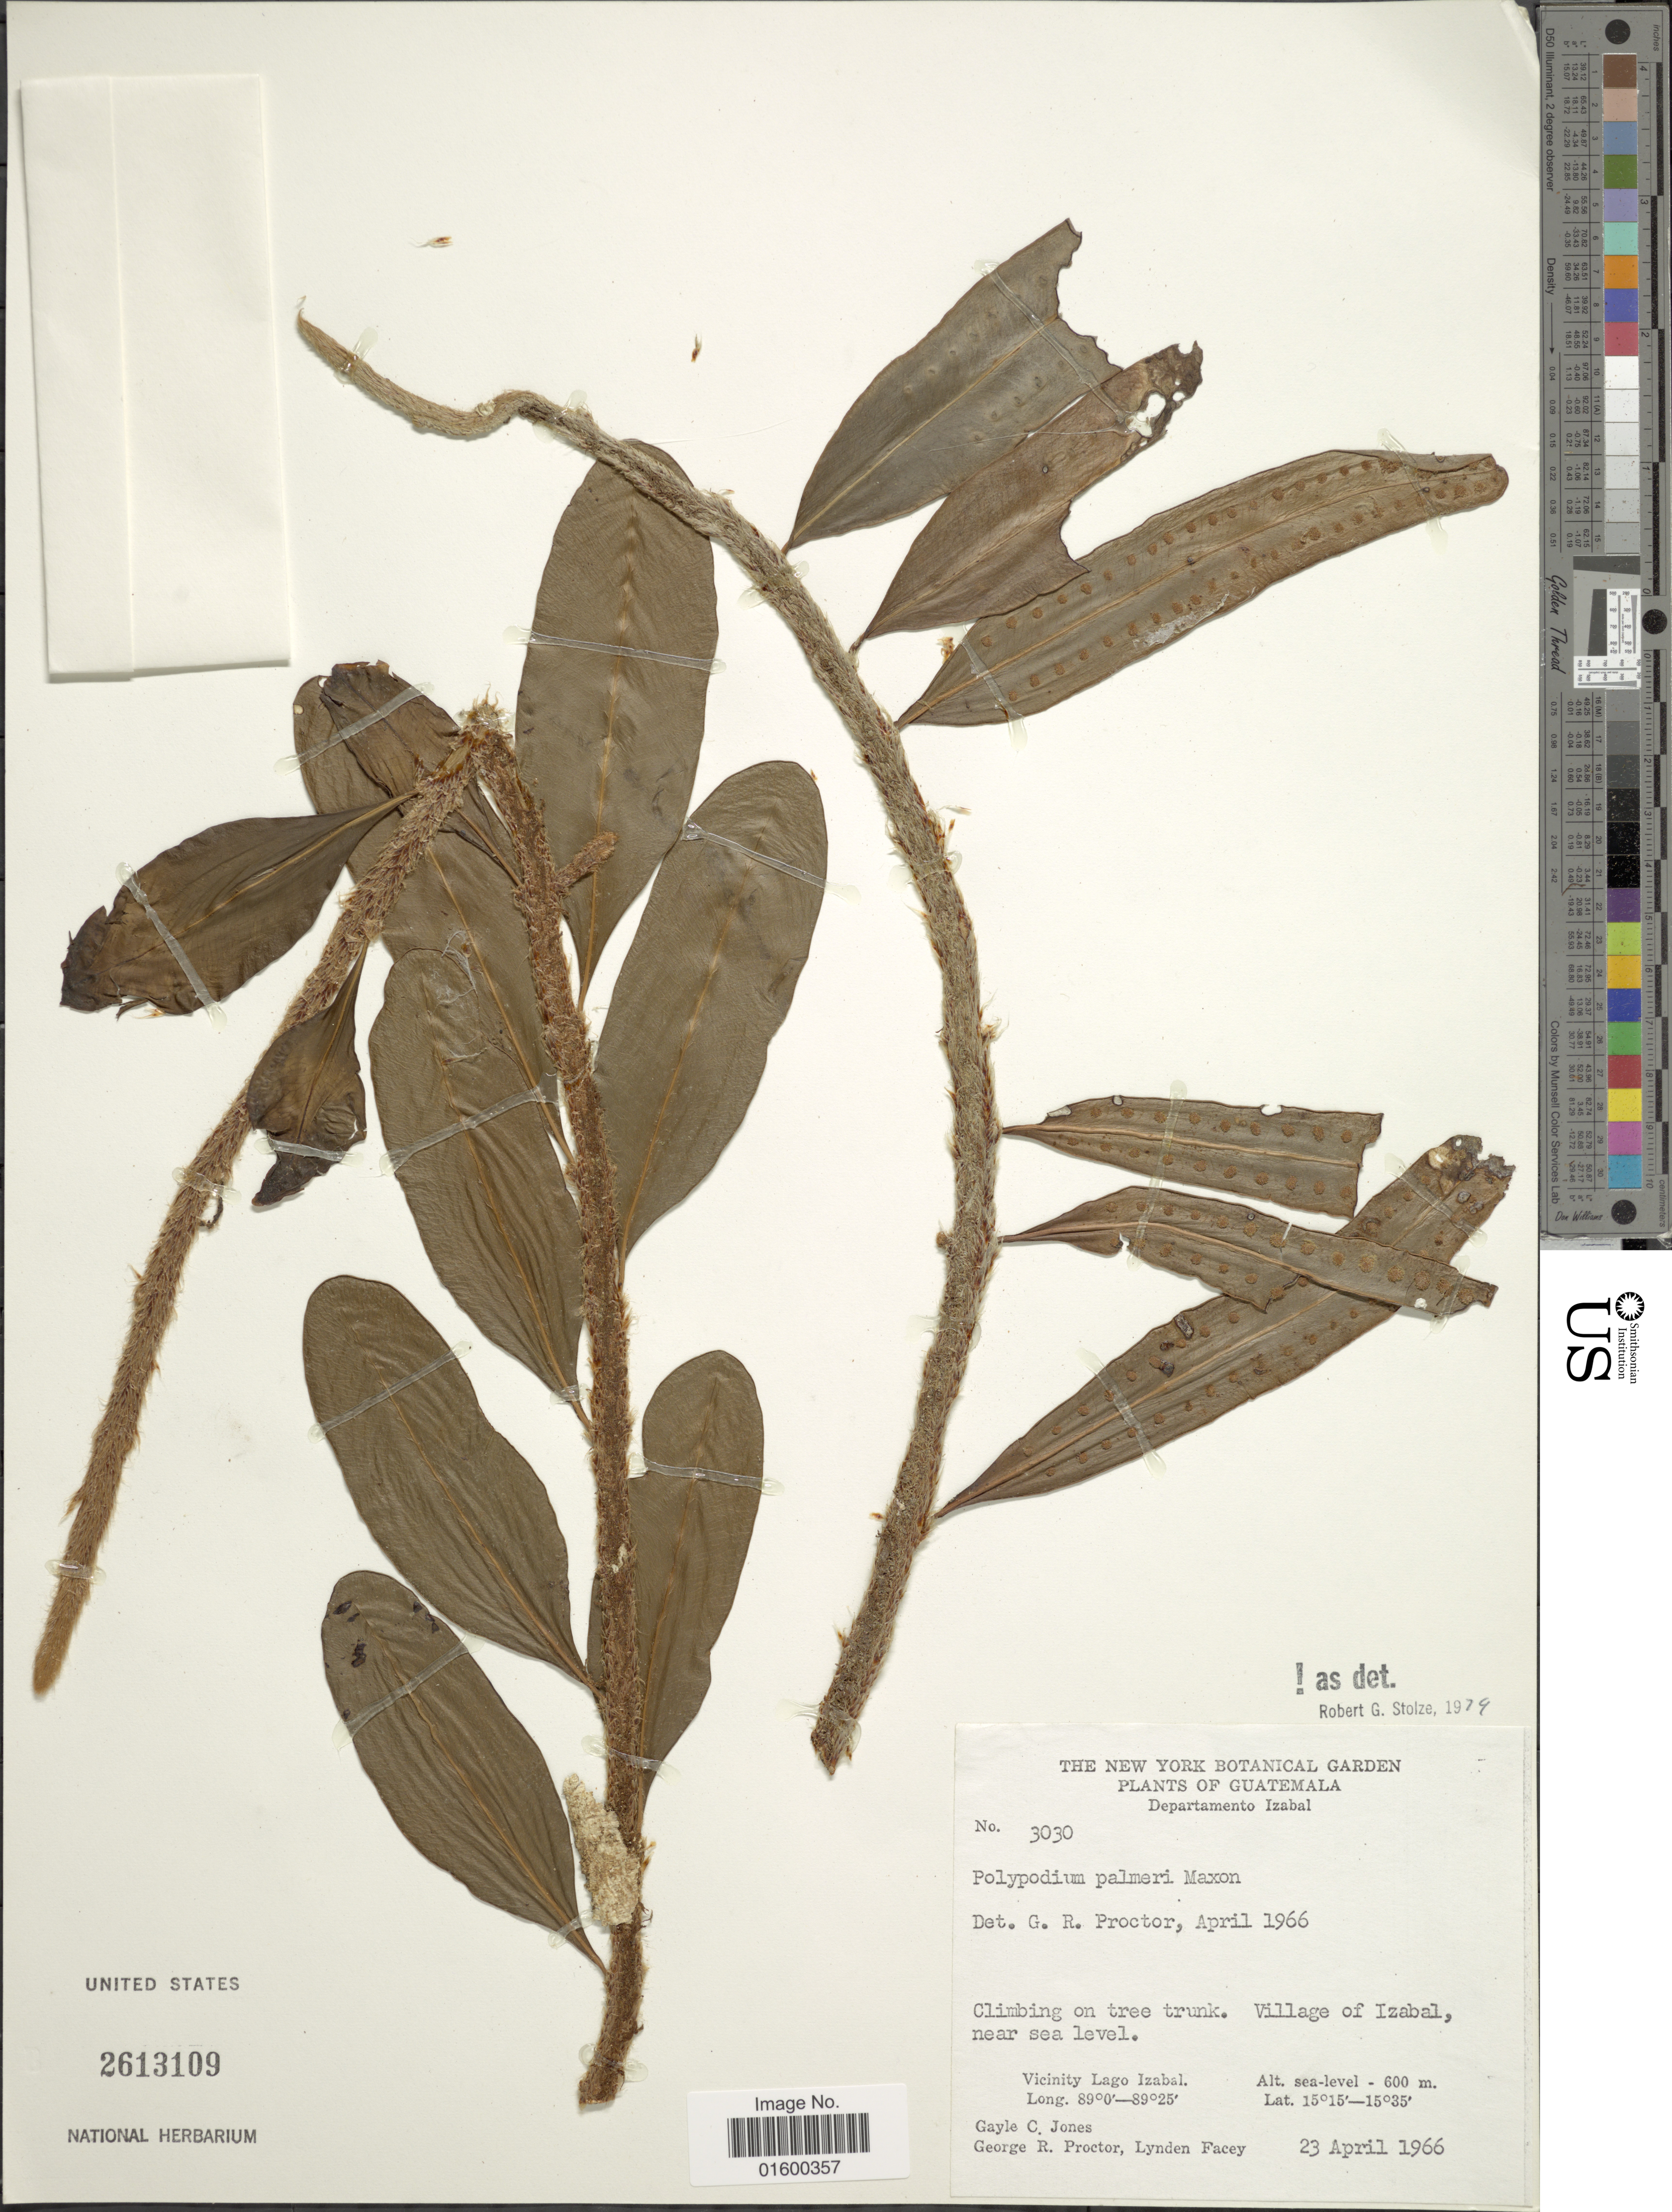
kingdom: Plantae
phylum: Tracheophyta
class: Polypodiopsida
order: Polypodiales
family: Polypodiaceae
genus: Microgramma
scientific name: Microgramma nitida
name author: (J. Sm.) A.R. Sm.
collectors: G. C. Jones, G. Proctor & L. Facey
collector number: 3030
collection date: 1966-04-23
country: Guatemala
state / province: Izabal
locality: Departamento Izabal, Village of Izabal, Vicinity Lago Izabal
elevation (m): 600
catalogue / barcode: US 2613109